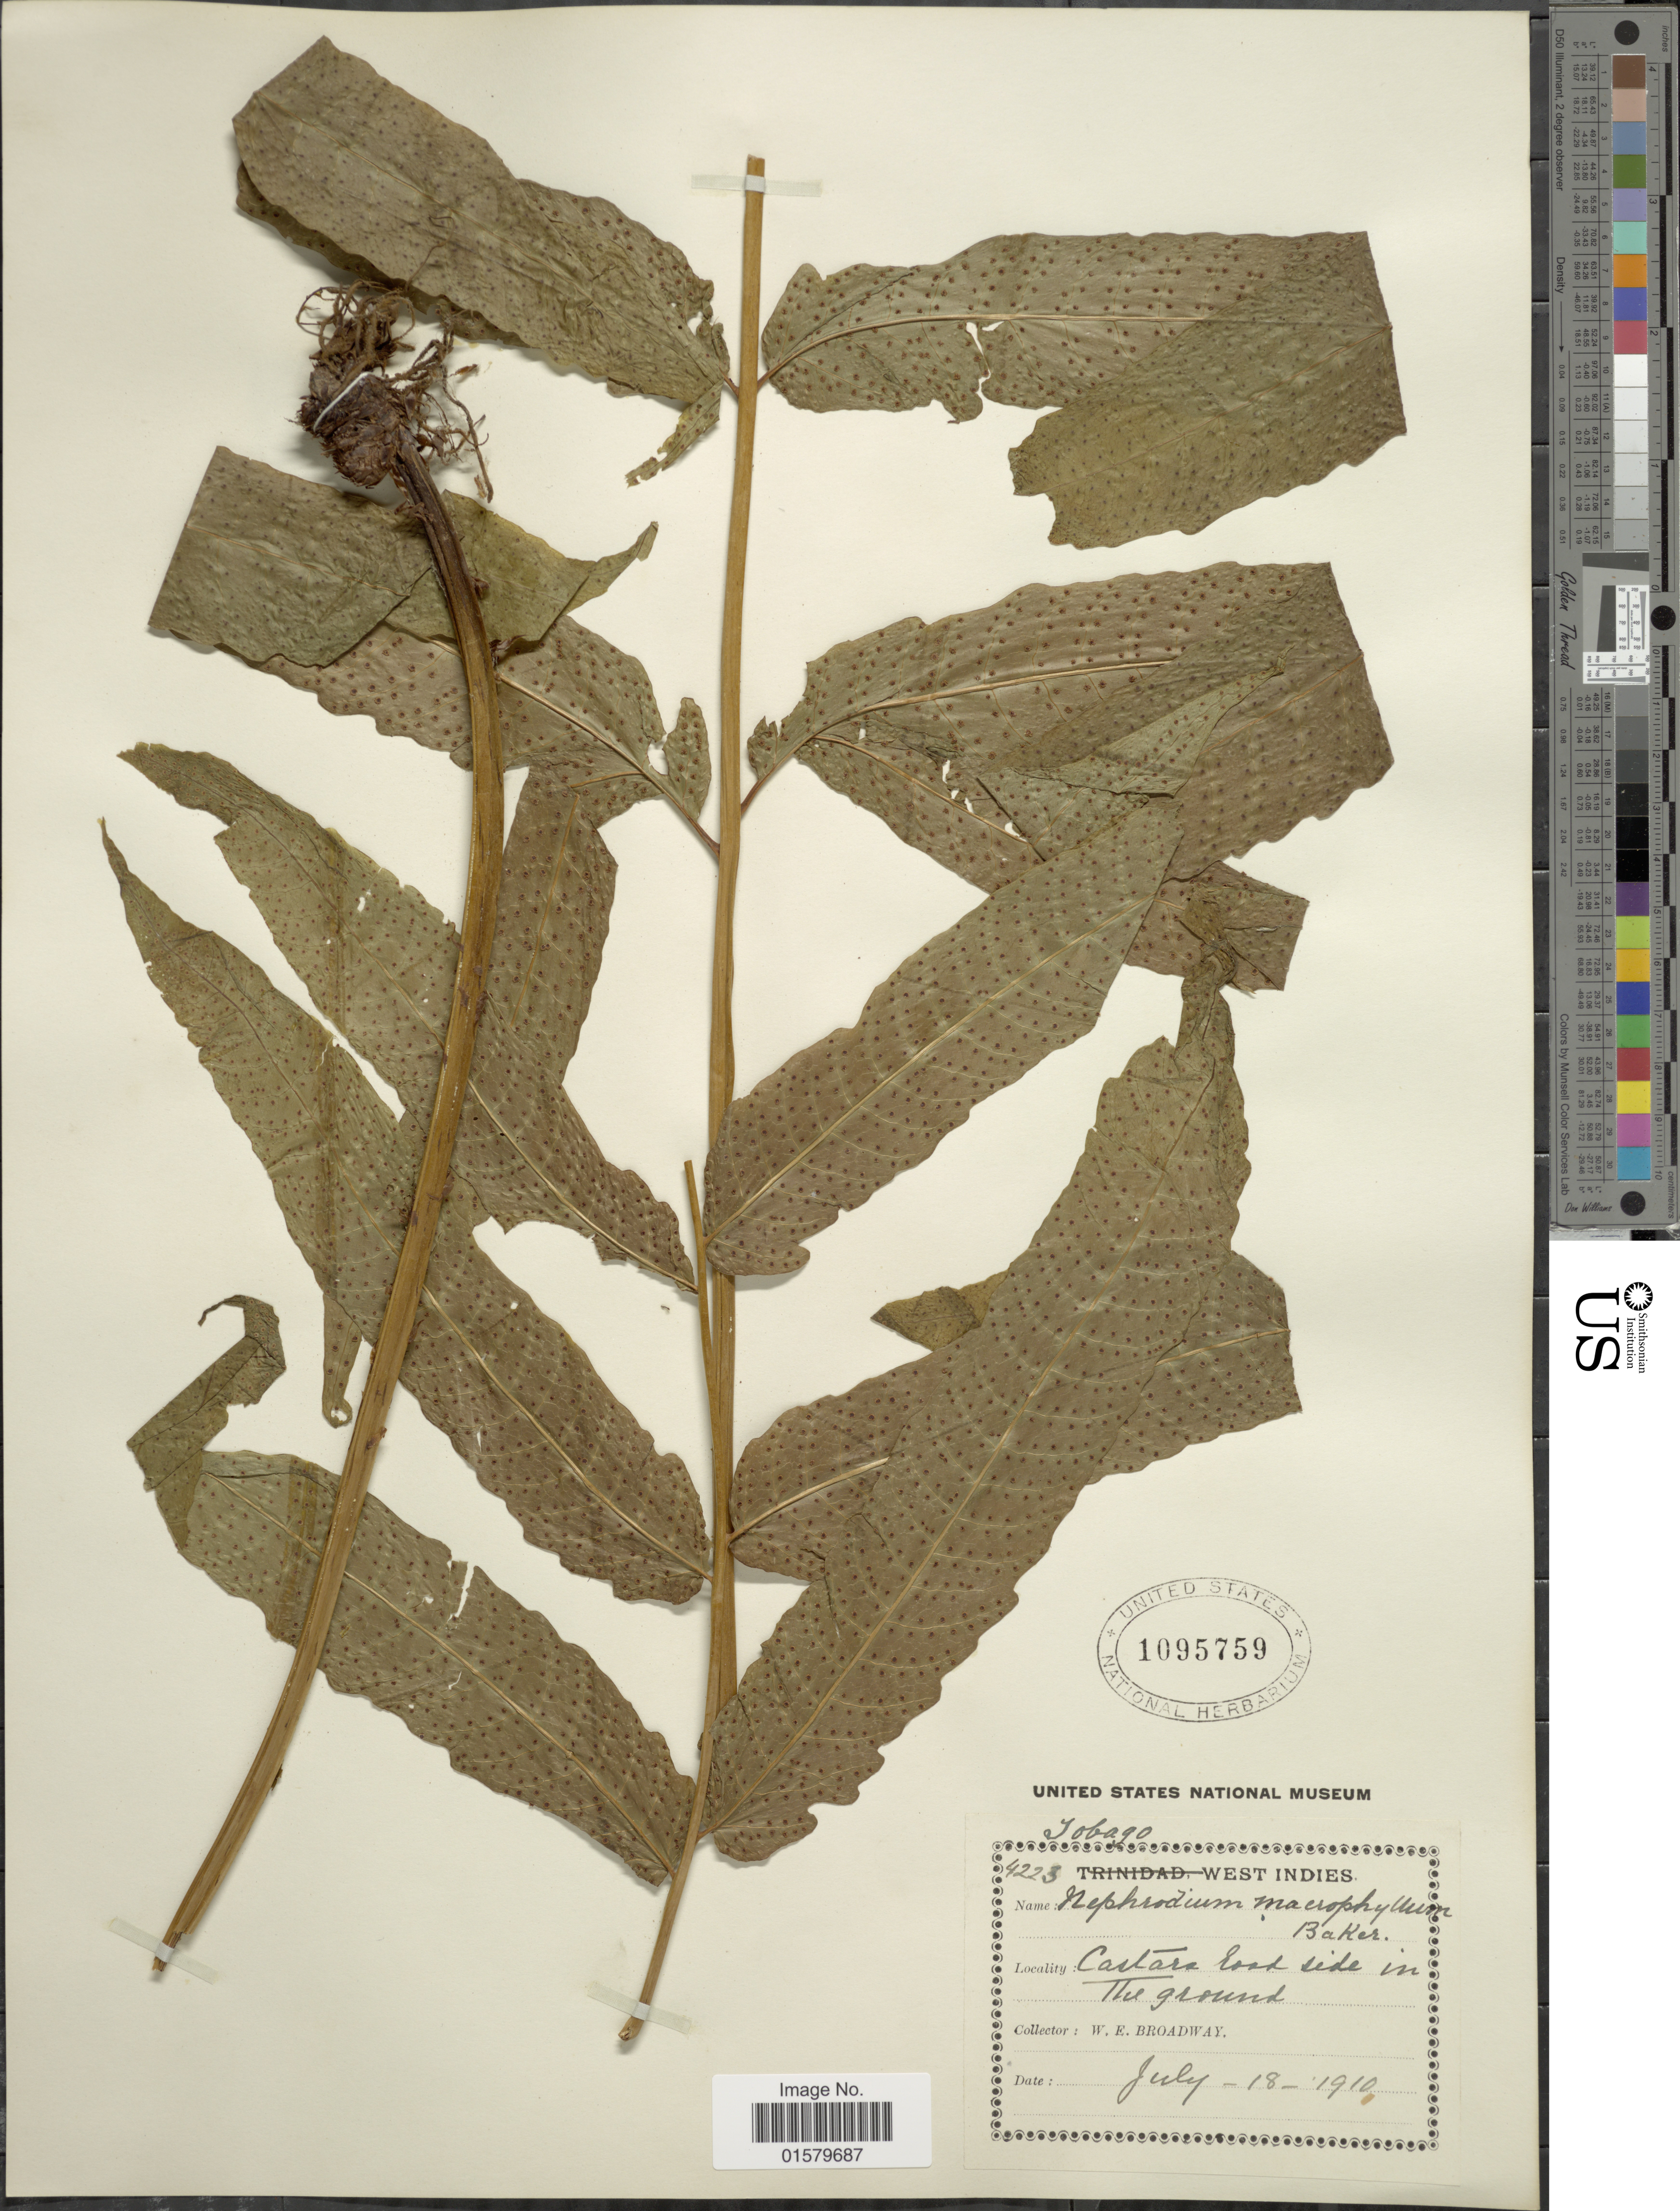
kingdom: Plantae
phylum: Tracheophyta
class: Polypodiopsida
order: Polypodiales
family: Tectariaceae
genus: Tectaria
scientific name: Tectaria incisa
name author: Cav.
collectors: W. E. Broadway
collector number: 4223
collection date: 1910-07-18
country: Trinidad and Tobago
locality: Tobago, Castara road side in the ground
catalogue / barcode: US 1095759